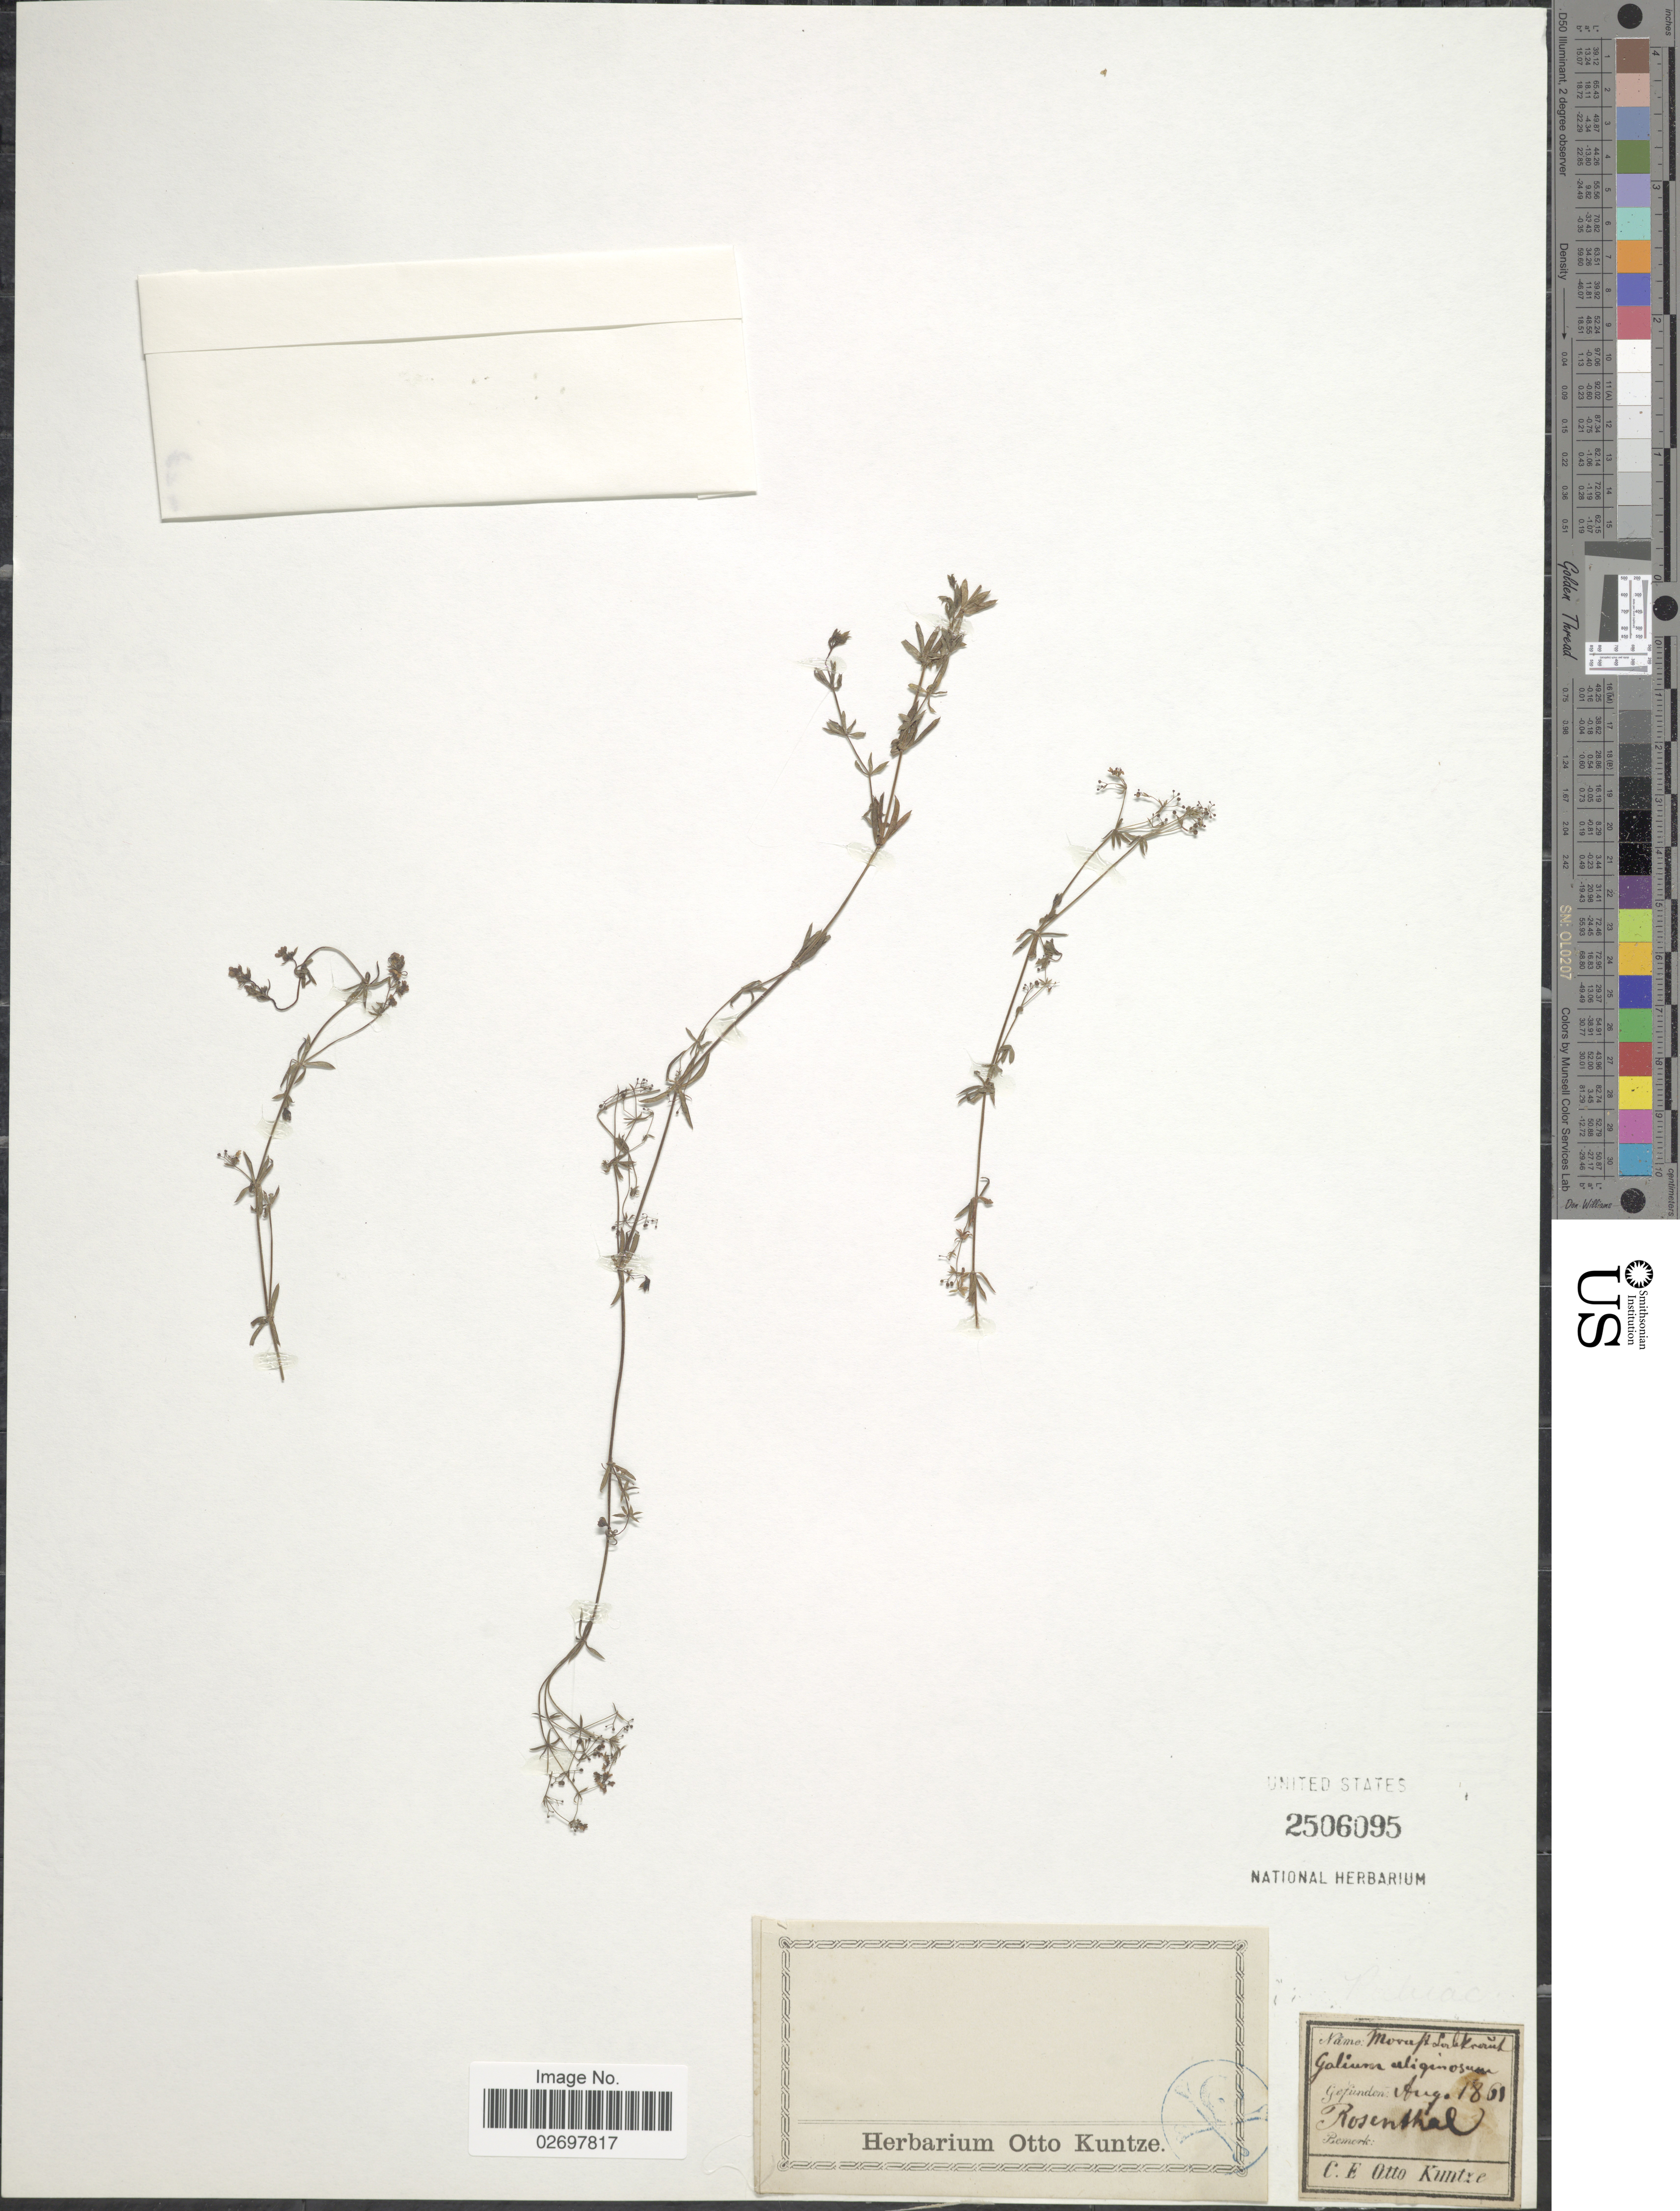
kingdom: Plantae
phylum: Tracheophyta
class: Magnoliopsida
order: Gentianales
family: Rubiaceae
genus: Galium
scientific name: Galium uliginosum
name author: L.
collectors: C.E.O. Kuntze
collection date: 1861-08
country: Germany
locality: Rosenthal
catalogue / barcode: US 2506095